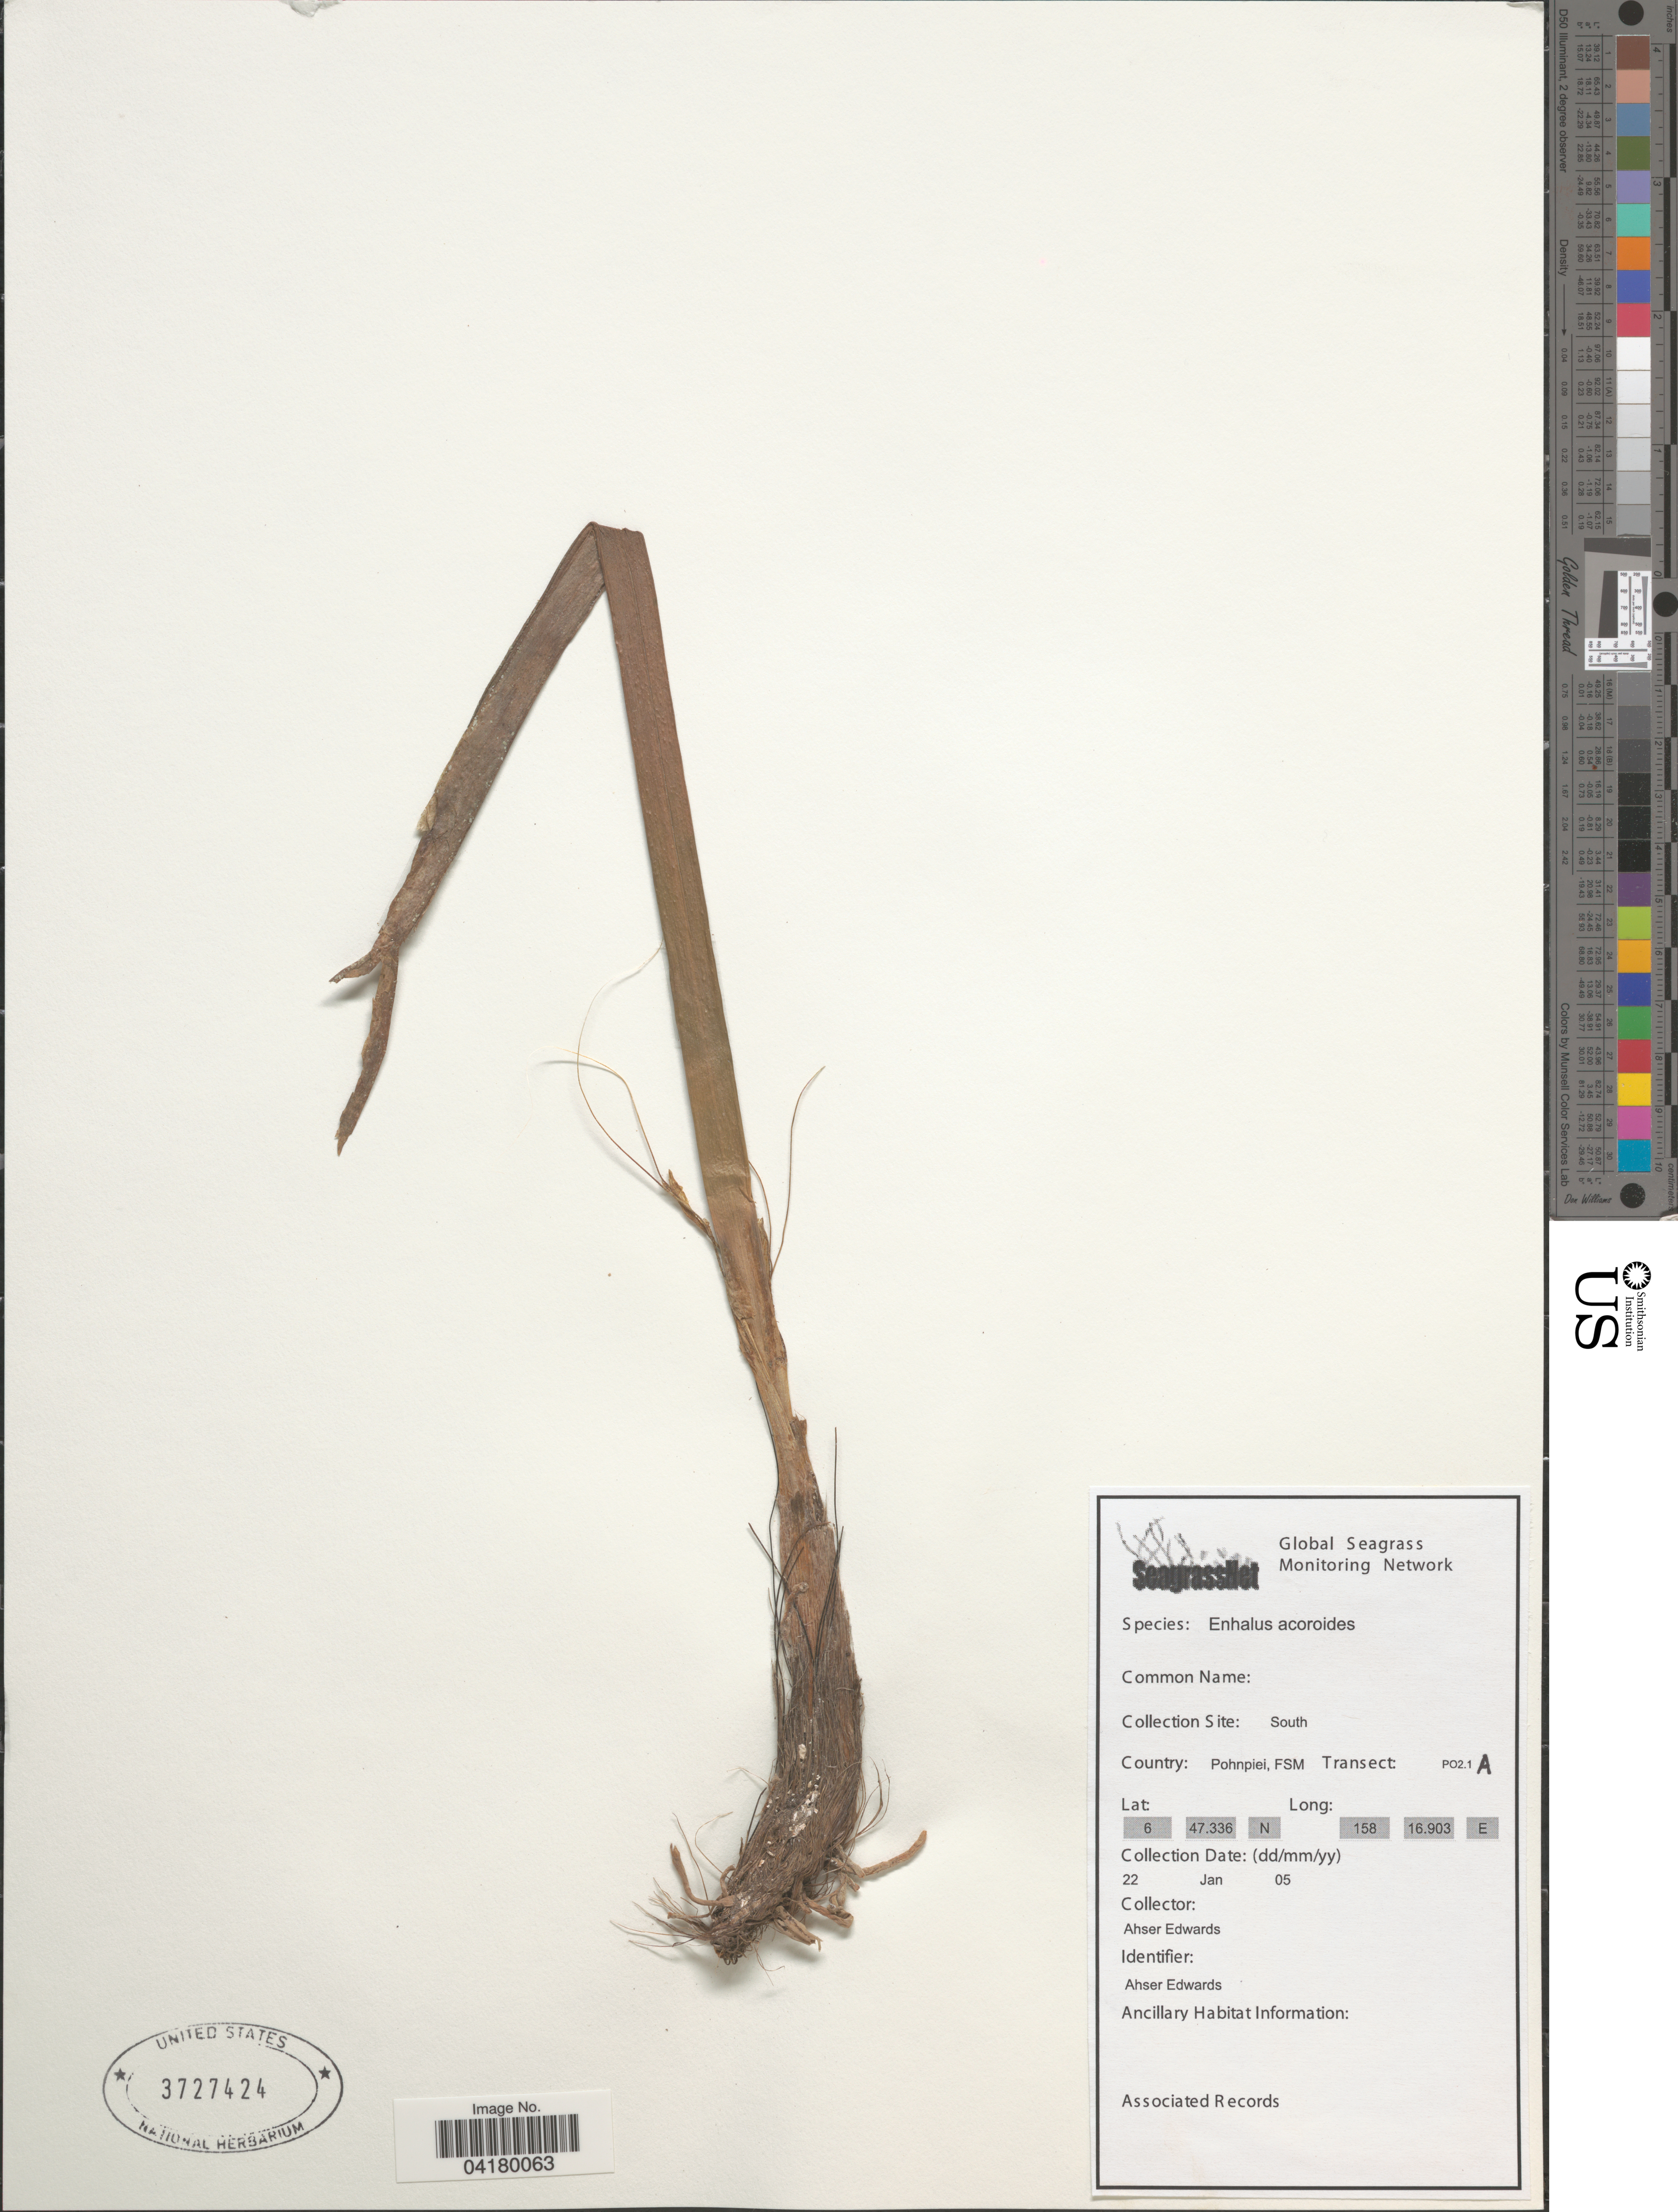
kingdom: Plantae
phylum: Tracheophyta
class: Liliopsida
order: Alismatales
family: Hydrocharitaceae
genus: Enhalus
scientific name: Enhalus acoroides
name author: (L. f.) Royle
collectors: A. Edwards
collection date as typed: Transcribed d/m/y: 22/1/5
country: Micronesia, Federated States of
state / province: Pohnpei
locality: Collection Site: South. Country: Pohnpiei, FSM. Transect: PO2.1A.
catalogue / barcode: US 3727424